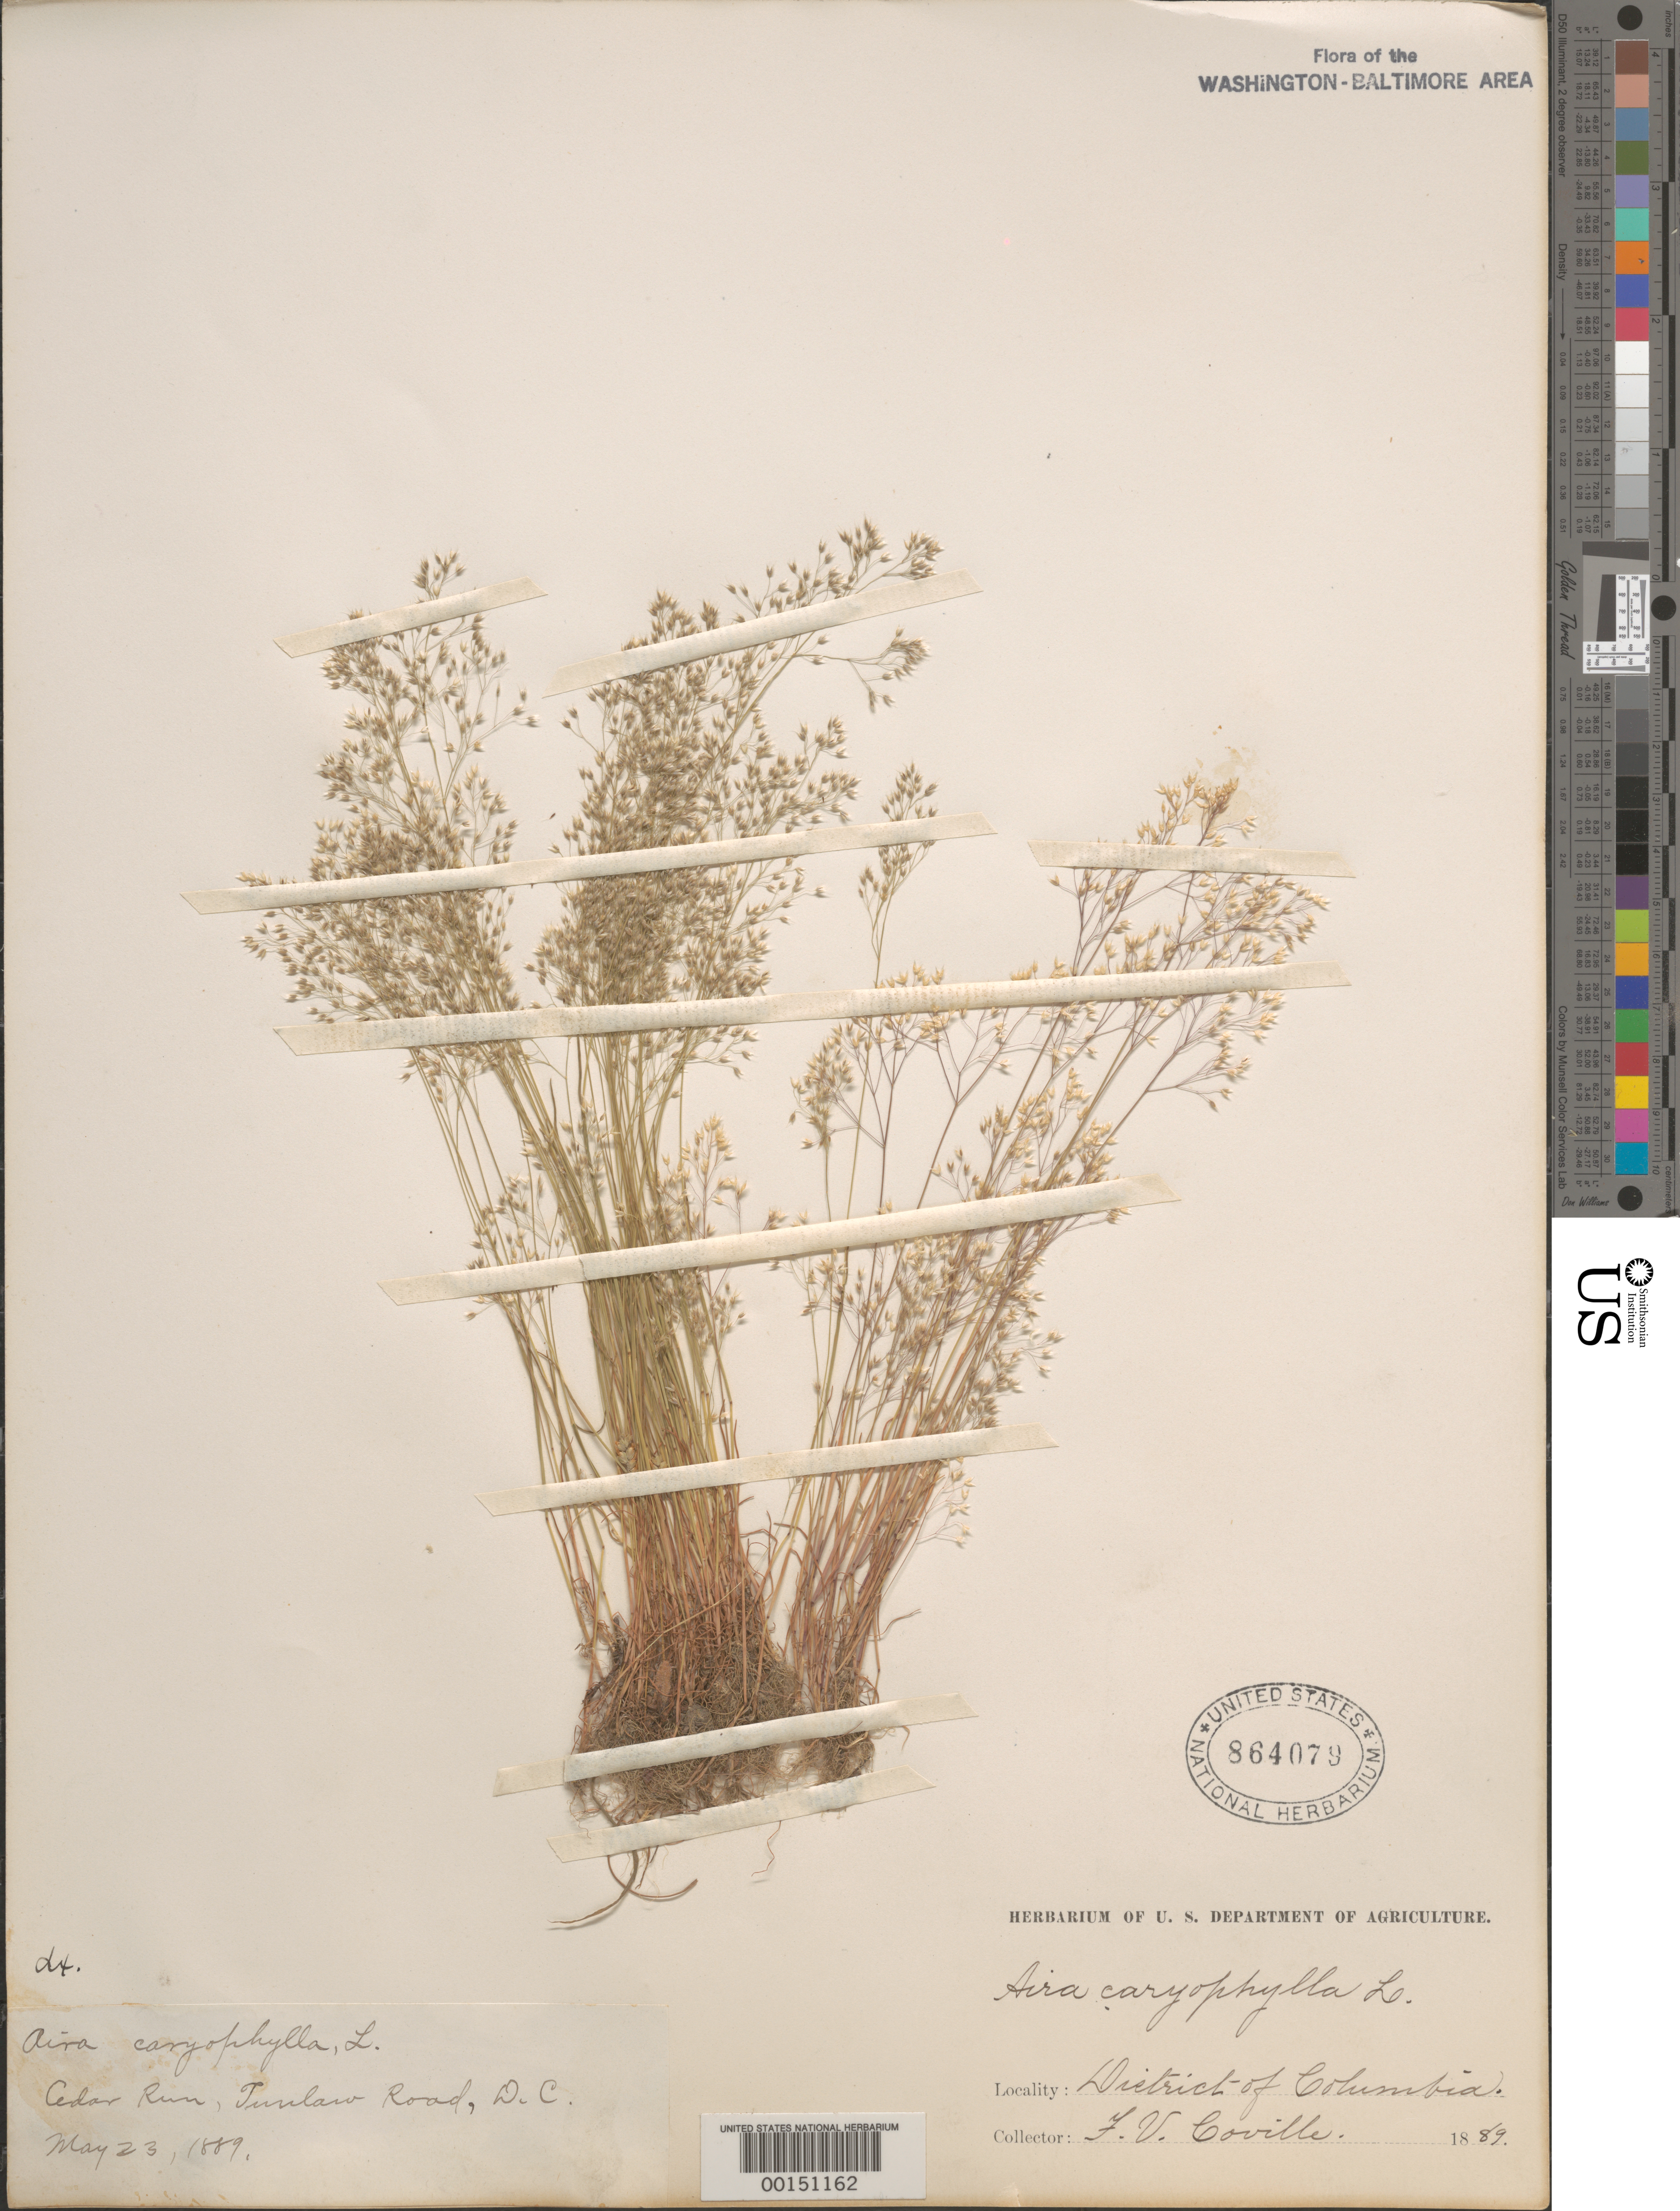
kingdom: Plantae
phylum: Tracheophyta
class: Liliopsida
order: Poales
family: Poaceae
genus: Aira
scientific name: Aira caryophyllea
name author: L.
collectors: F. V. Coville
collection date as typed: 23 May 1889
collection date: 1889-05-23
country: United States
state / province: District of Columbia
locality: Cedar Run, Tunlaw Rd.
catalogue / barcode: US 864079